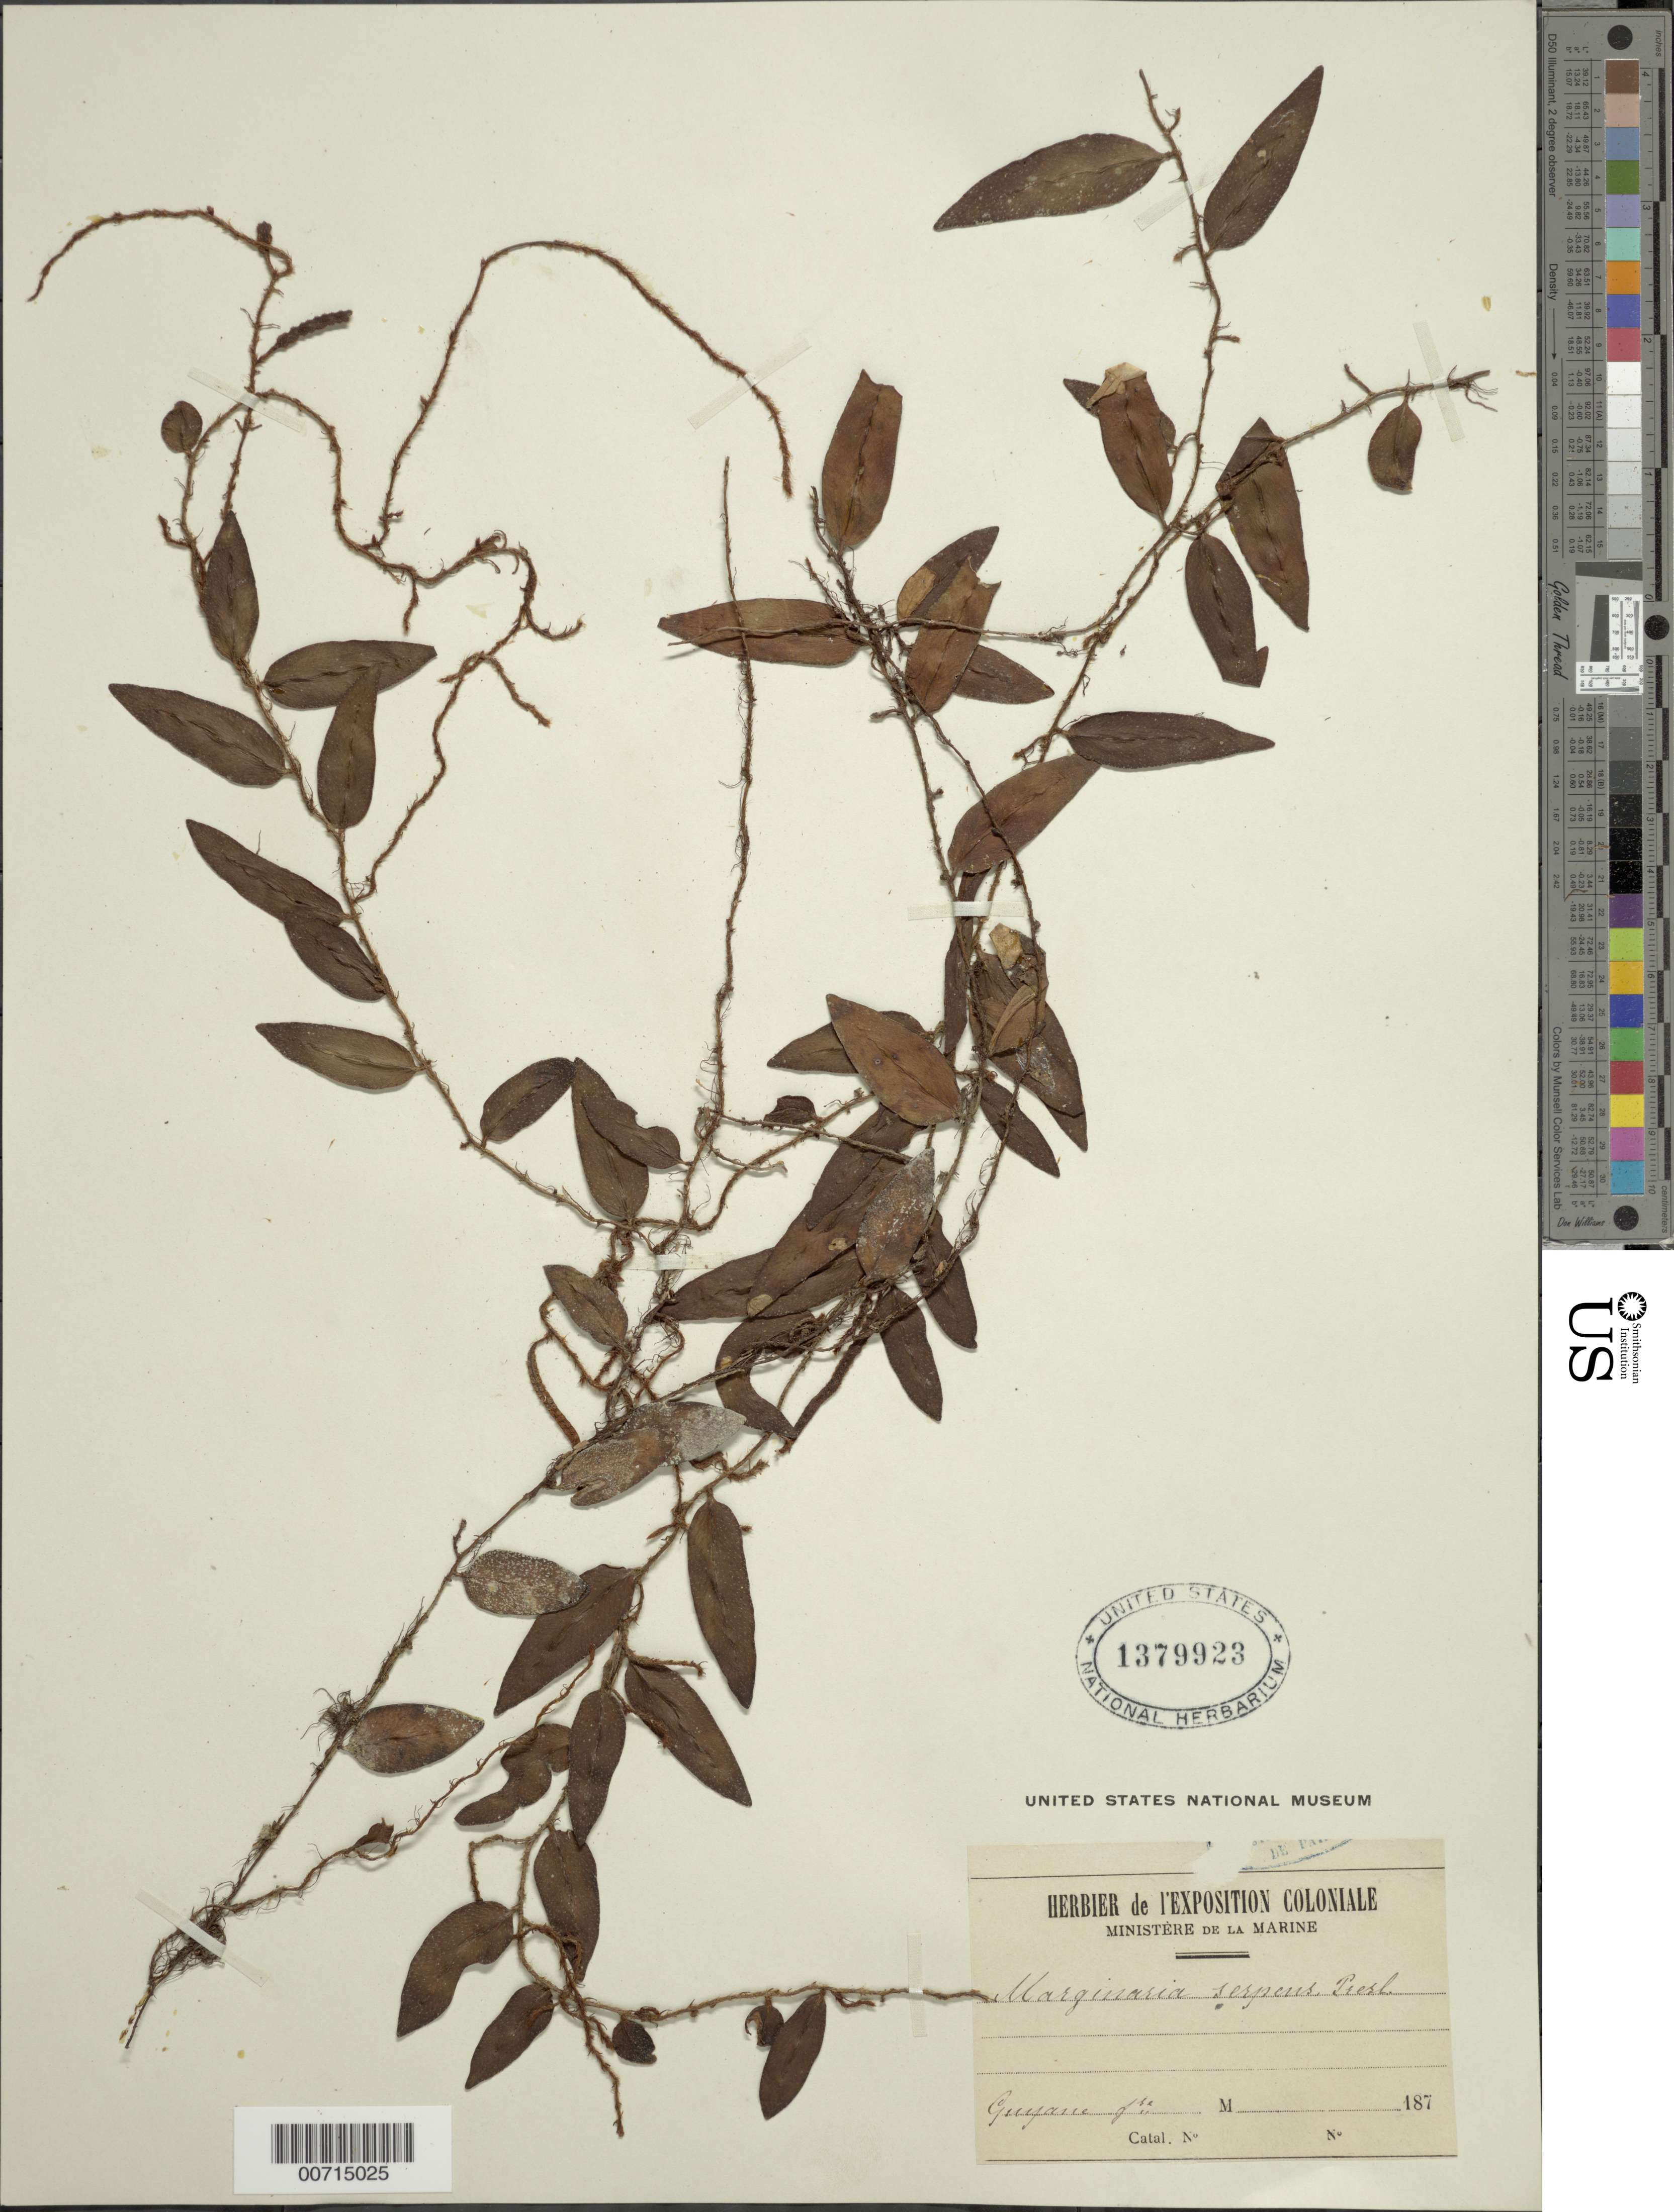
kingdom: Plantae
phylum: Tracheophyta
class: Polypodiopsida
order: Polypodiales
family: Polypodiaceae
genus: Microgramma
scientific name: Microgramma reptans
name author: (Cav.) A.R. Sm.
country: French Guiana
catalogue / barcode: US 1379923